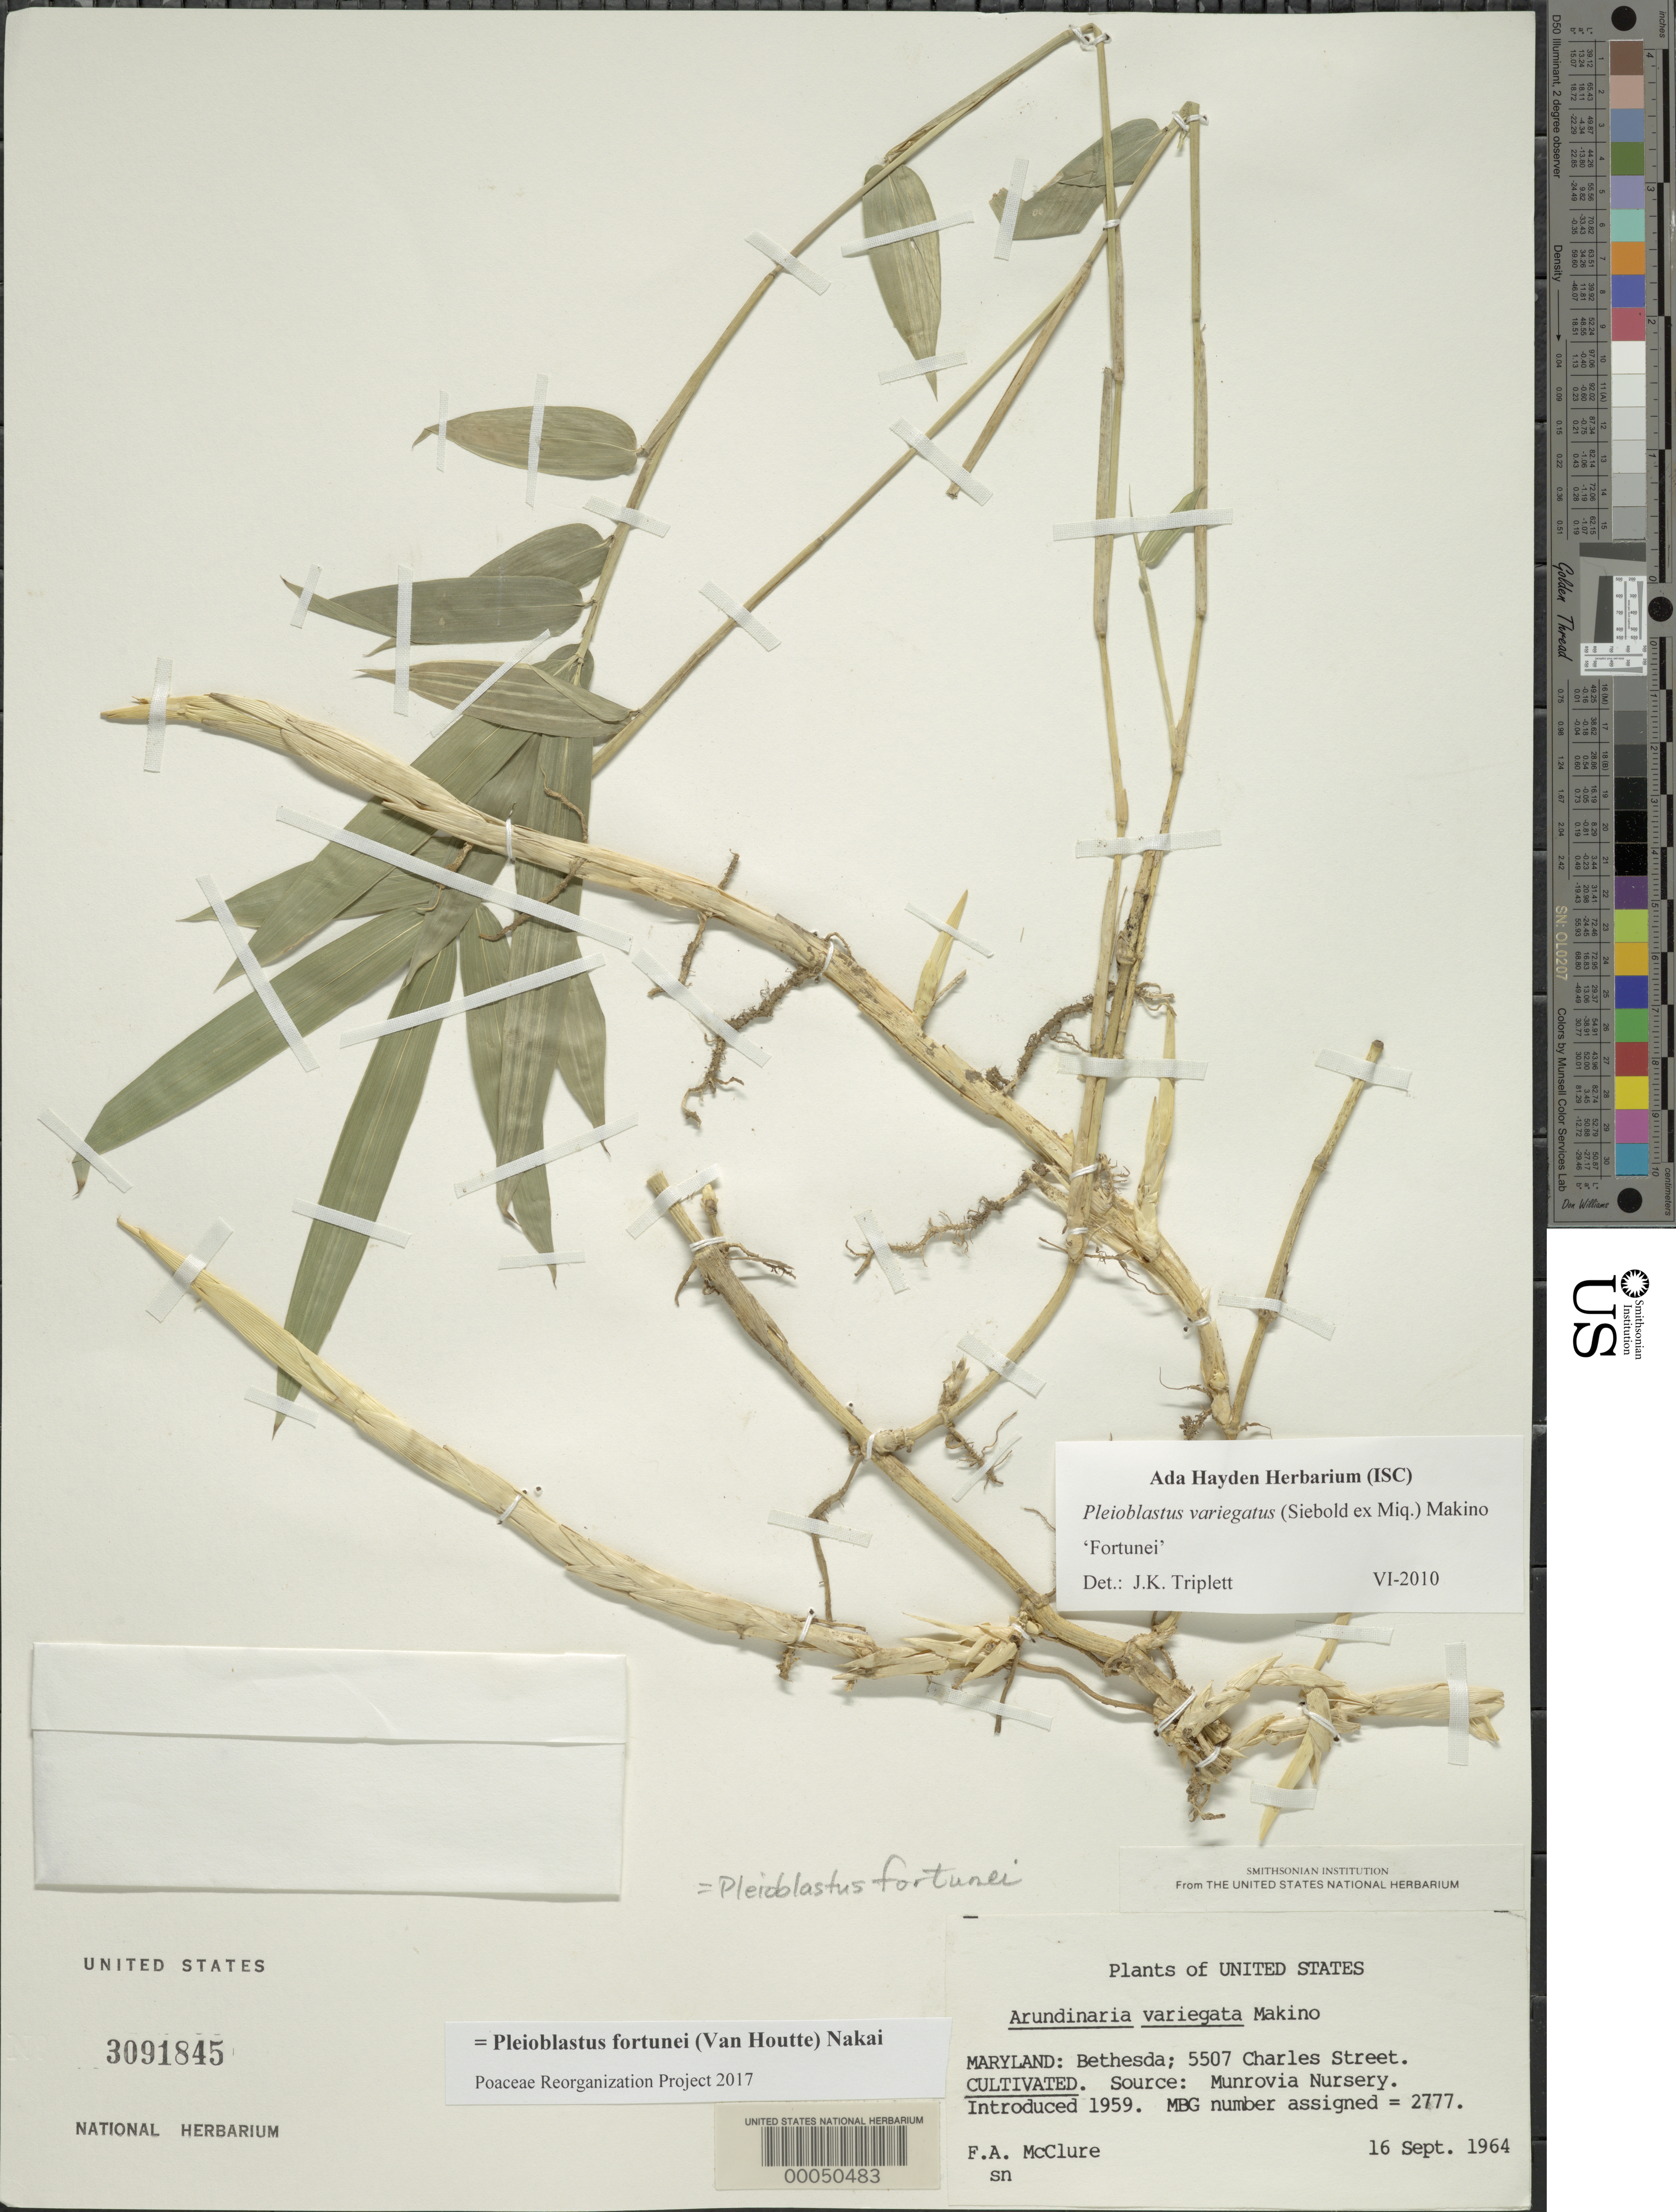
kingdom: Plantae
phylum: Tracheophyta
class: Liliopsida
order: Poales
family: Poaceae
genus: Pleioblastus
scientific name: Pleioblastus fortunei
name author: (Van Houtte) Nakai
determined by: Poaceae Reorganization Project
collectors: F. A. McClure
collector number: MBG 2777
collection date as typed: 16 Sep 1964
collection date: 1964-09-16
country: United States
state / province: Maryland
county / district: Montgomery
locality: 5507 Charles Street, Bethesda (McClure's garden)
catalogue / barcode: US 3091845